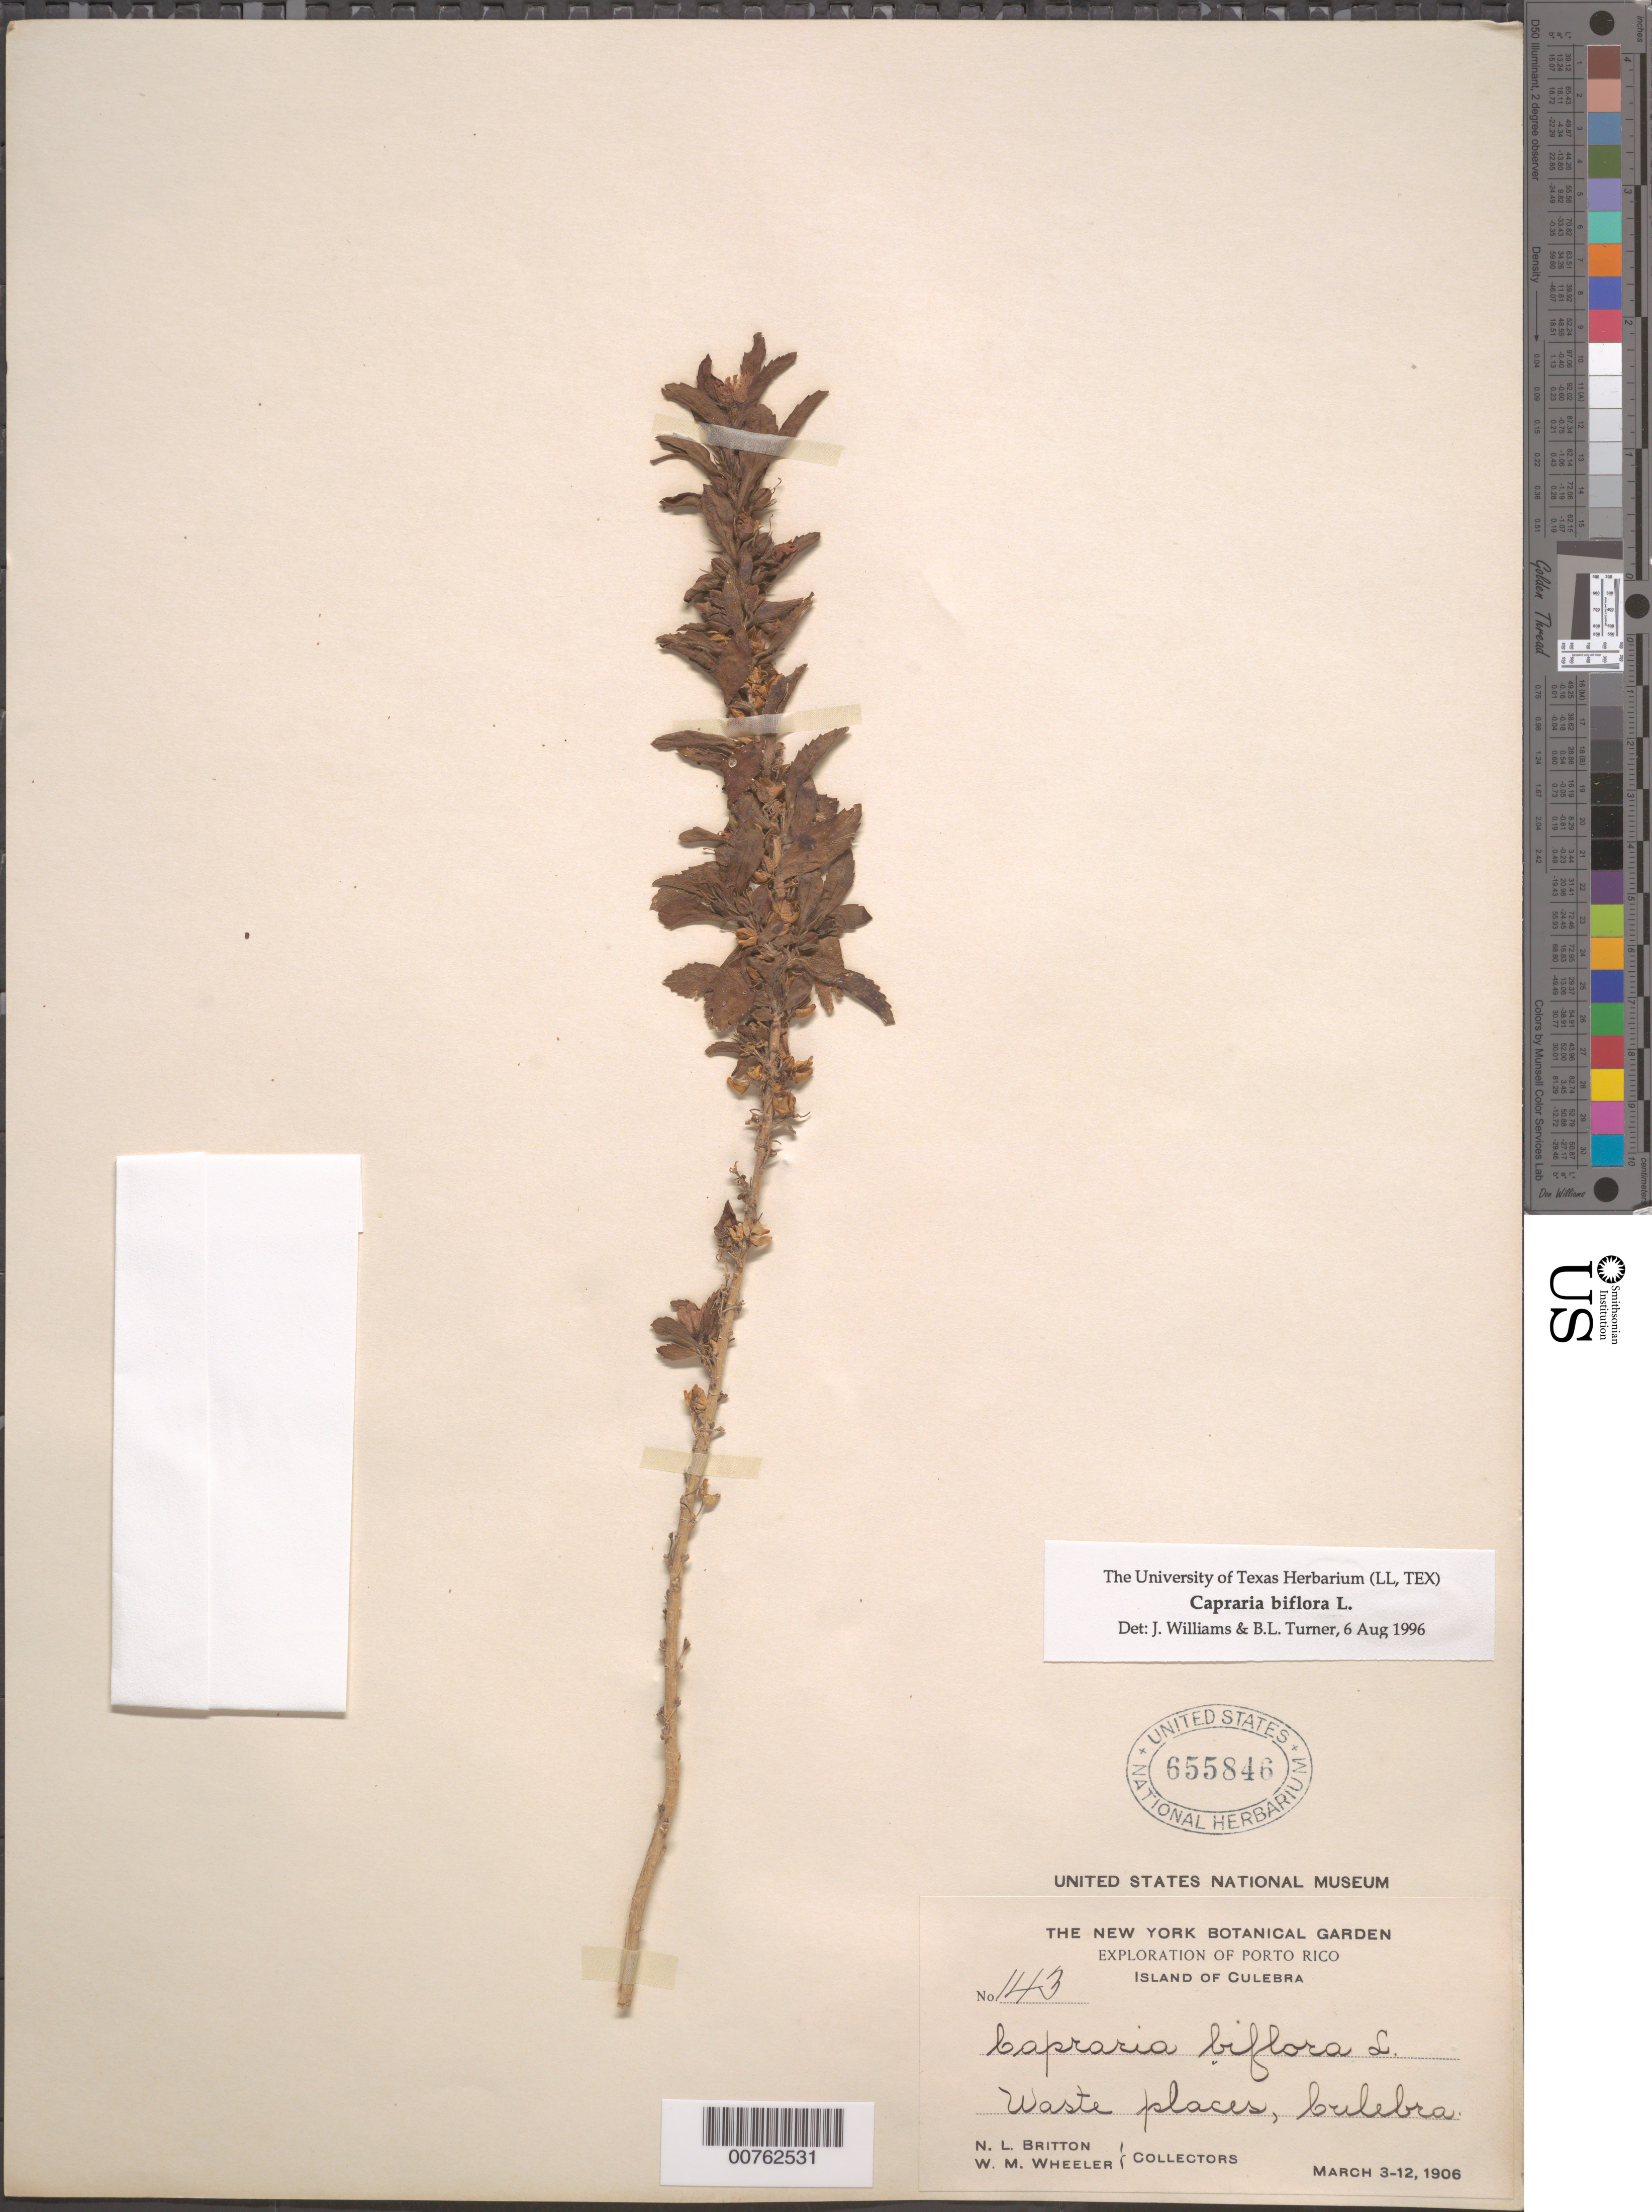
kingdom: Plantae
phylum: Tracheophyta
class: Magnoliopsida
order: Lamiales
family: Scrophulariaceae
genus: Capraria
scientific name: Capraria biflora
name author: L.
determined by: Williams, J.; Turner, B. L.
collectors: N. Britton & W. Wheeler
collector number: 143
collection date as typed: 03 Mar 1906 to 12 Mar 1906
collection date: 1906-03-03/1906-03-12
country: Puerto Rico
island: Culebra I.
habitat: Waste places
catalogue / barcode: US 655846